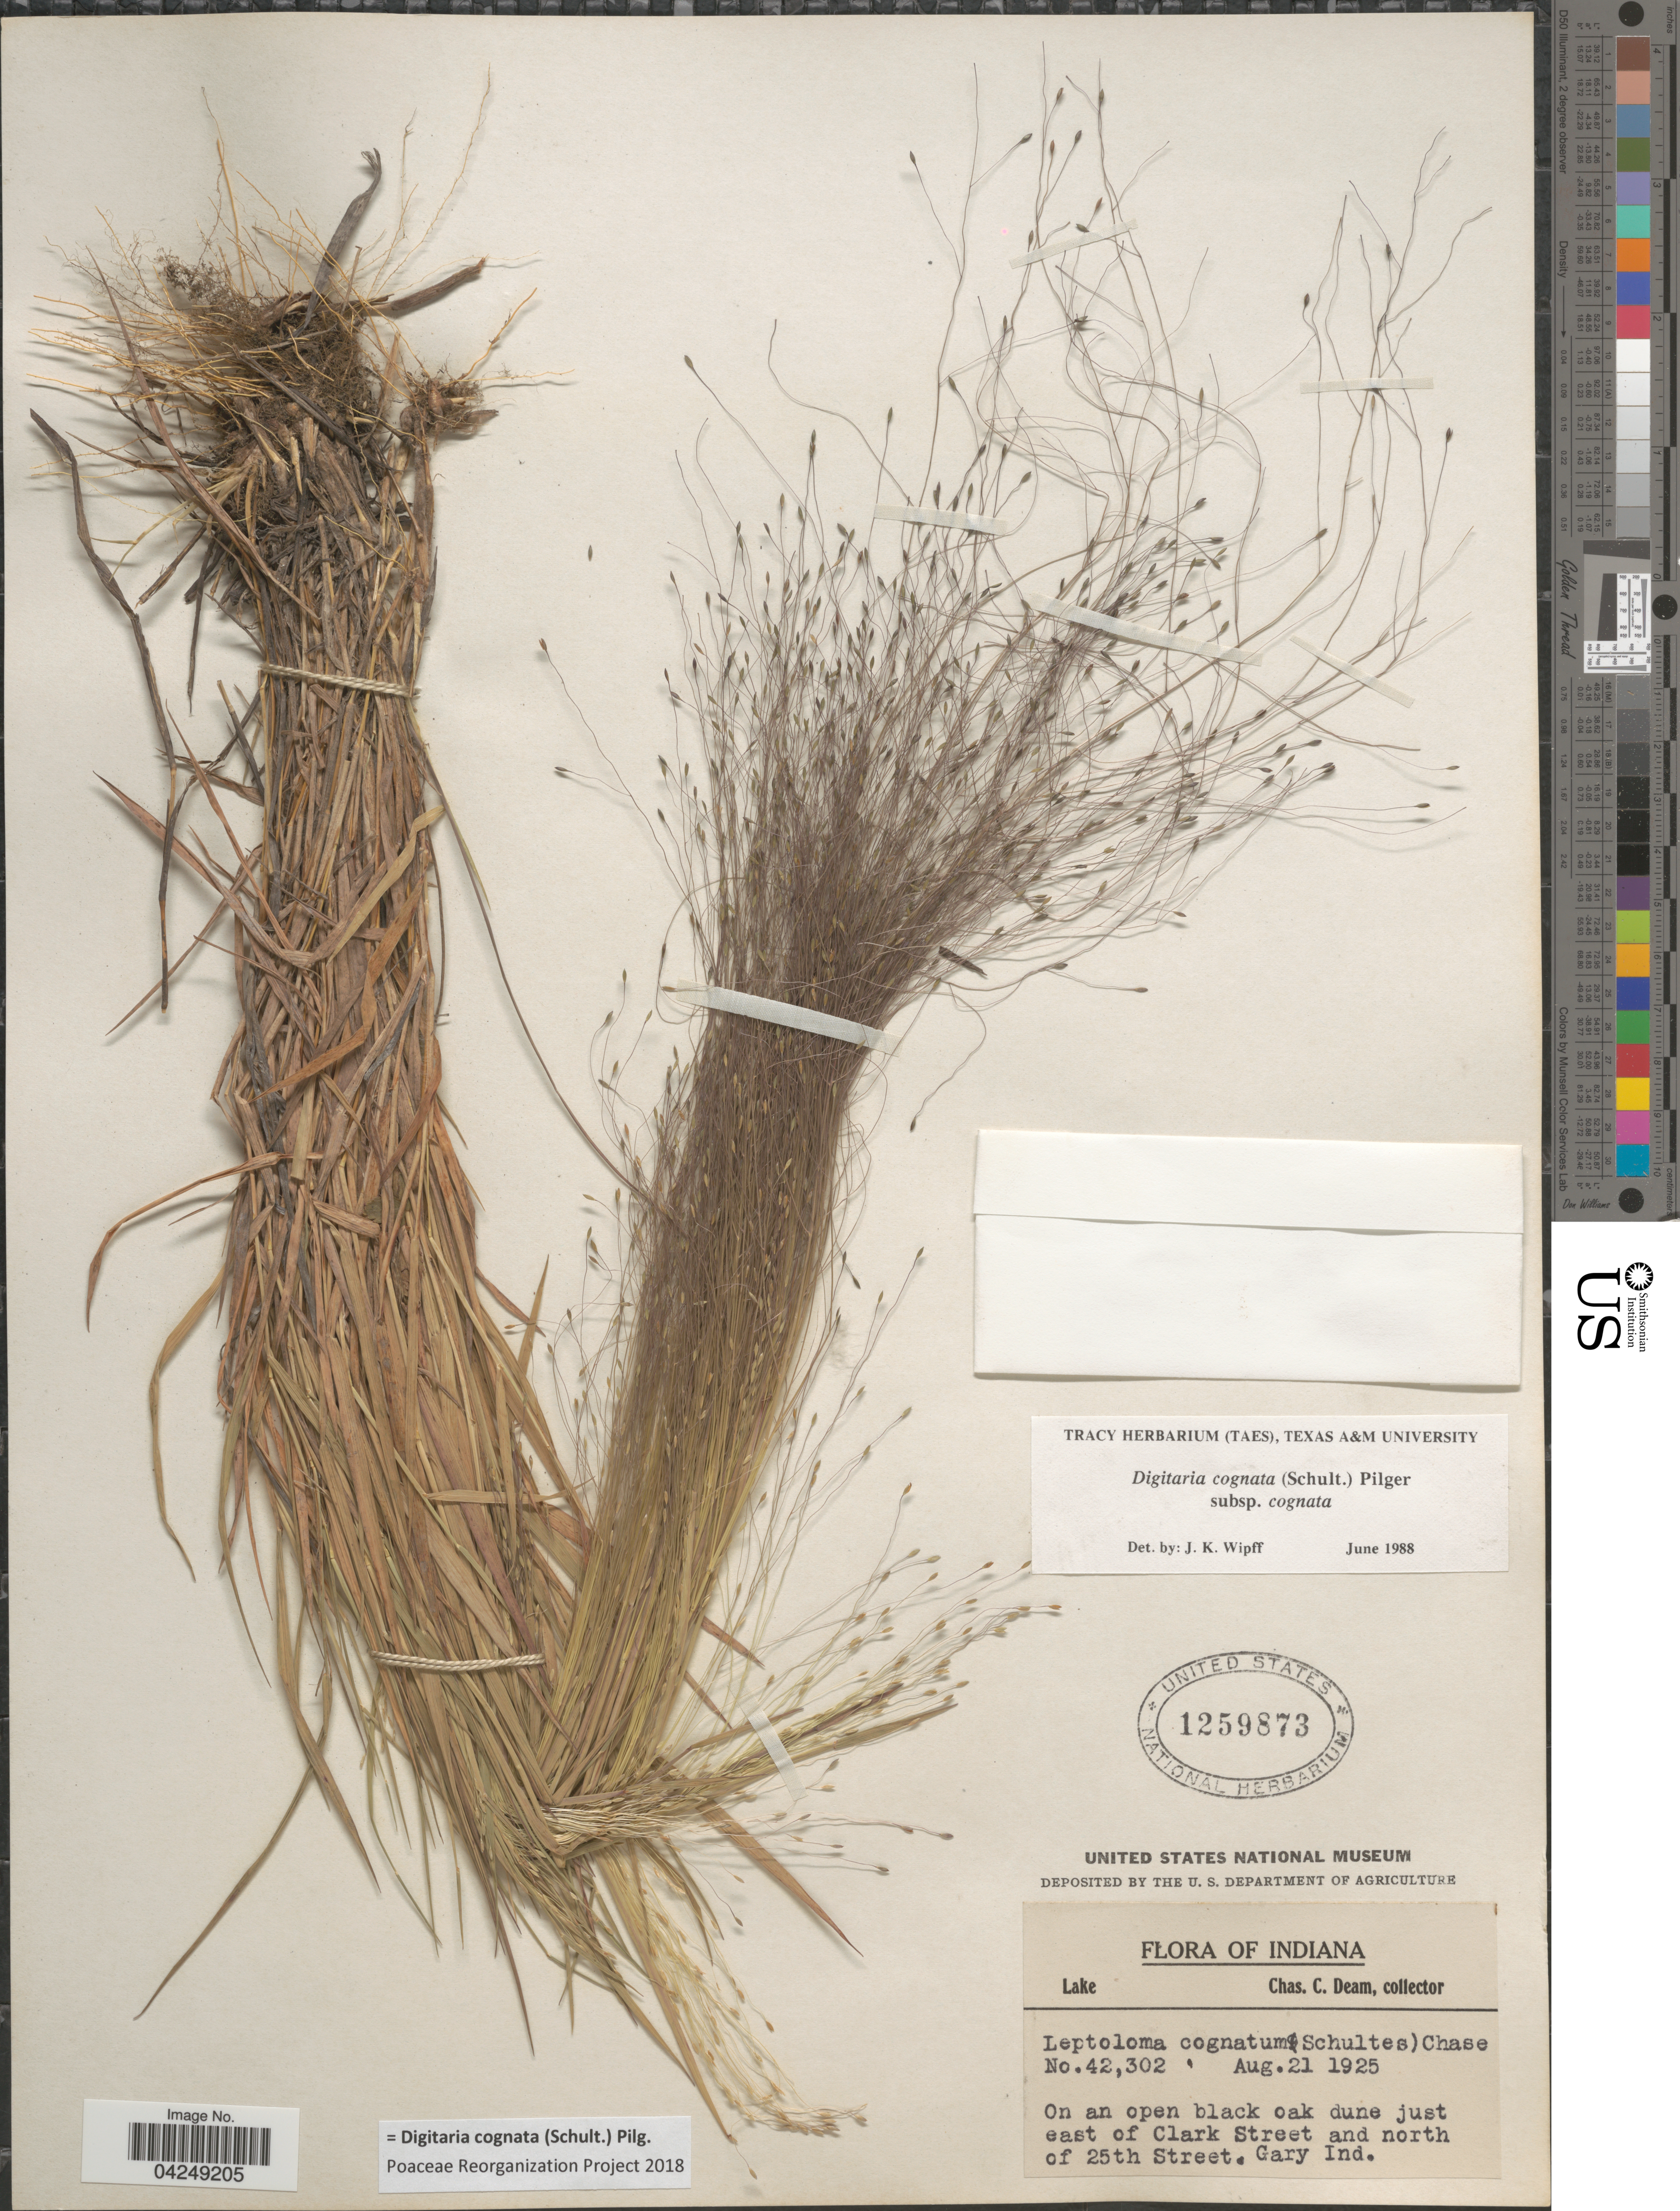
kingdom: Plantae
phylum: Tracheophyta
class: Liliopsida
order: Poales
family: Poaceae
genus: Digitaria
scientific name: Digitaria cognata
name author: (Scult.) Pilg.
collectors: C. C. Deam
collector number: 42302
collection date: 1925-08-21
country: United States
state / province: Indiana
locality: Lake. On an open black oak dune just east of Clark Street and north of 25th Street. Gary Ind.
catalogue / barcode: US 1259873